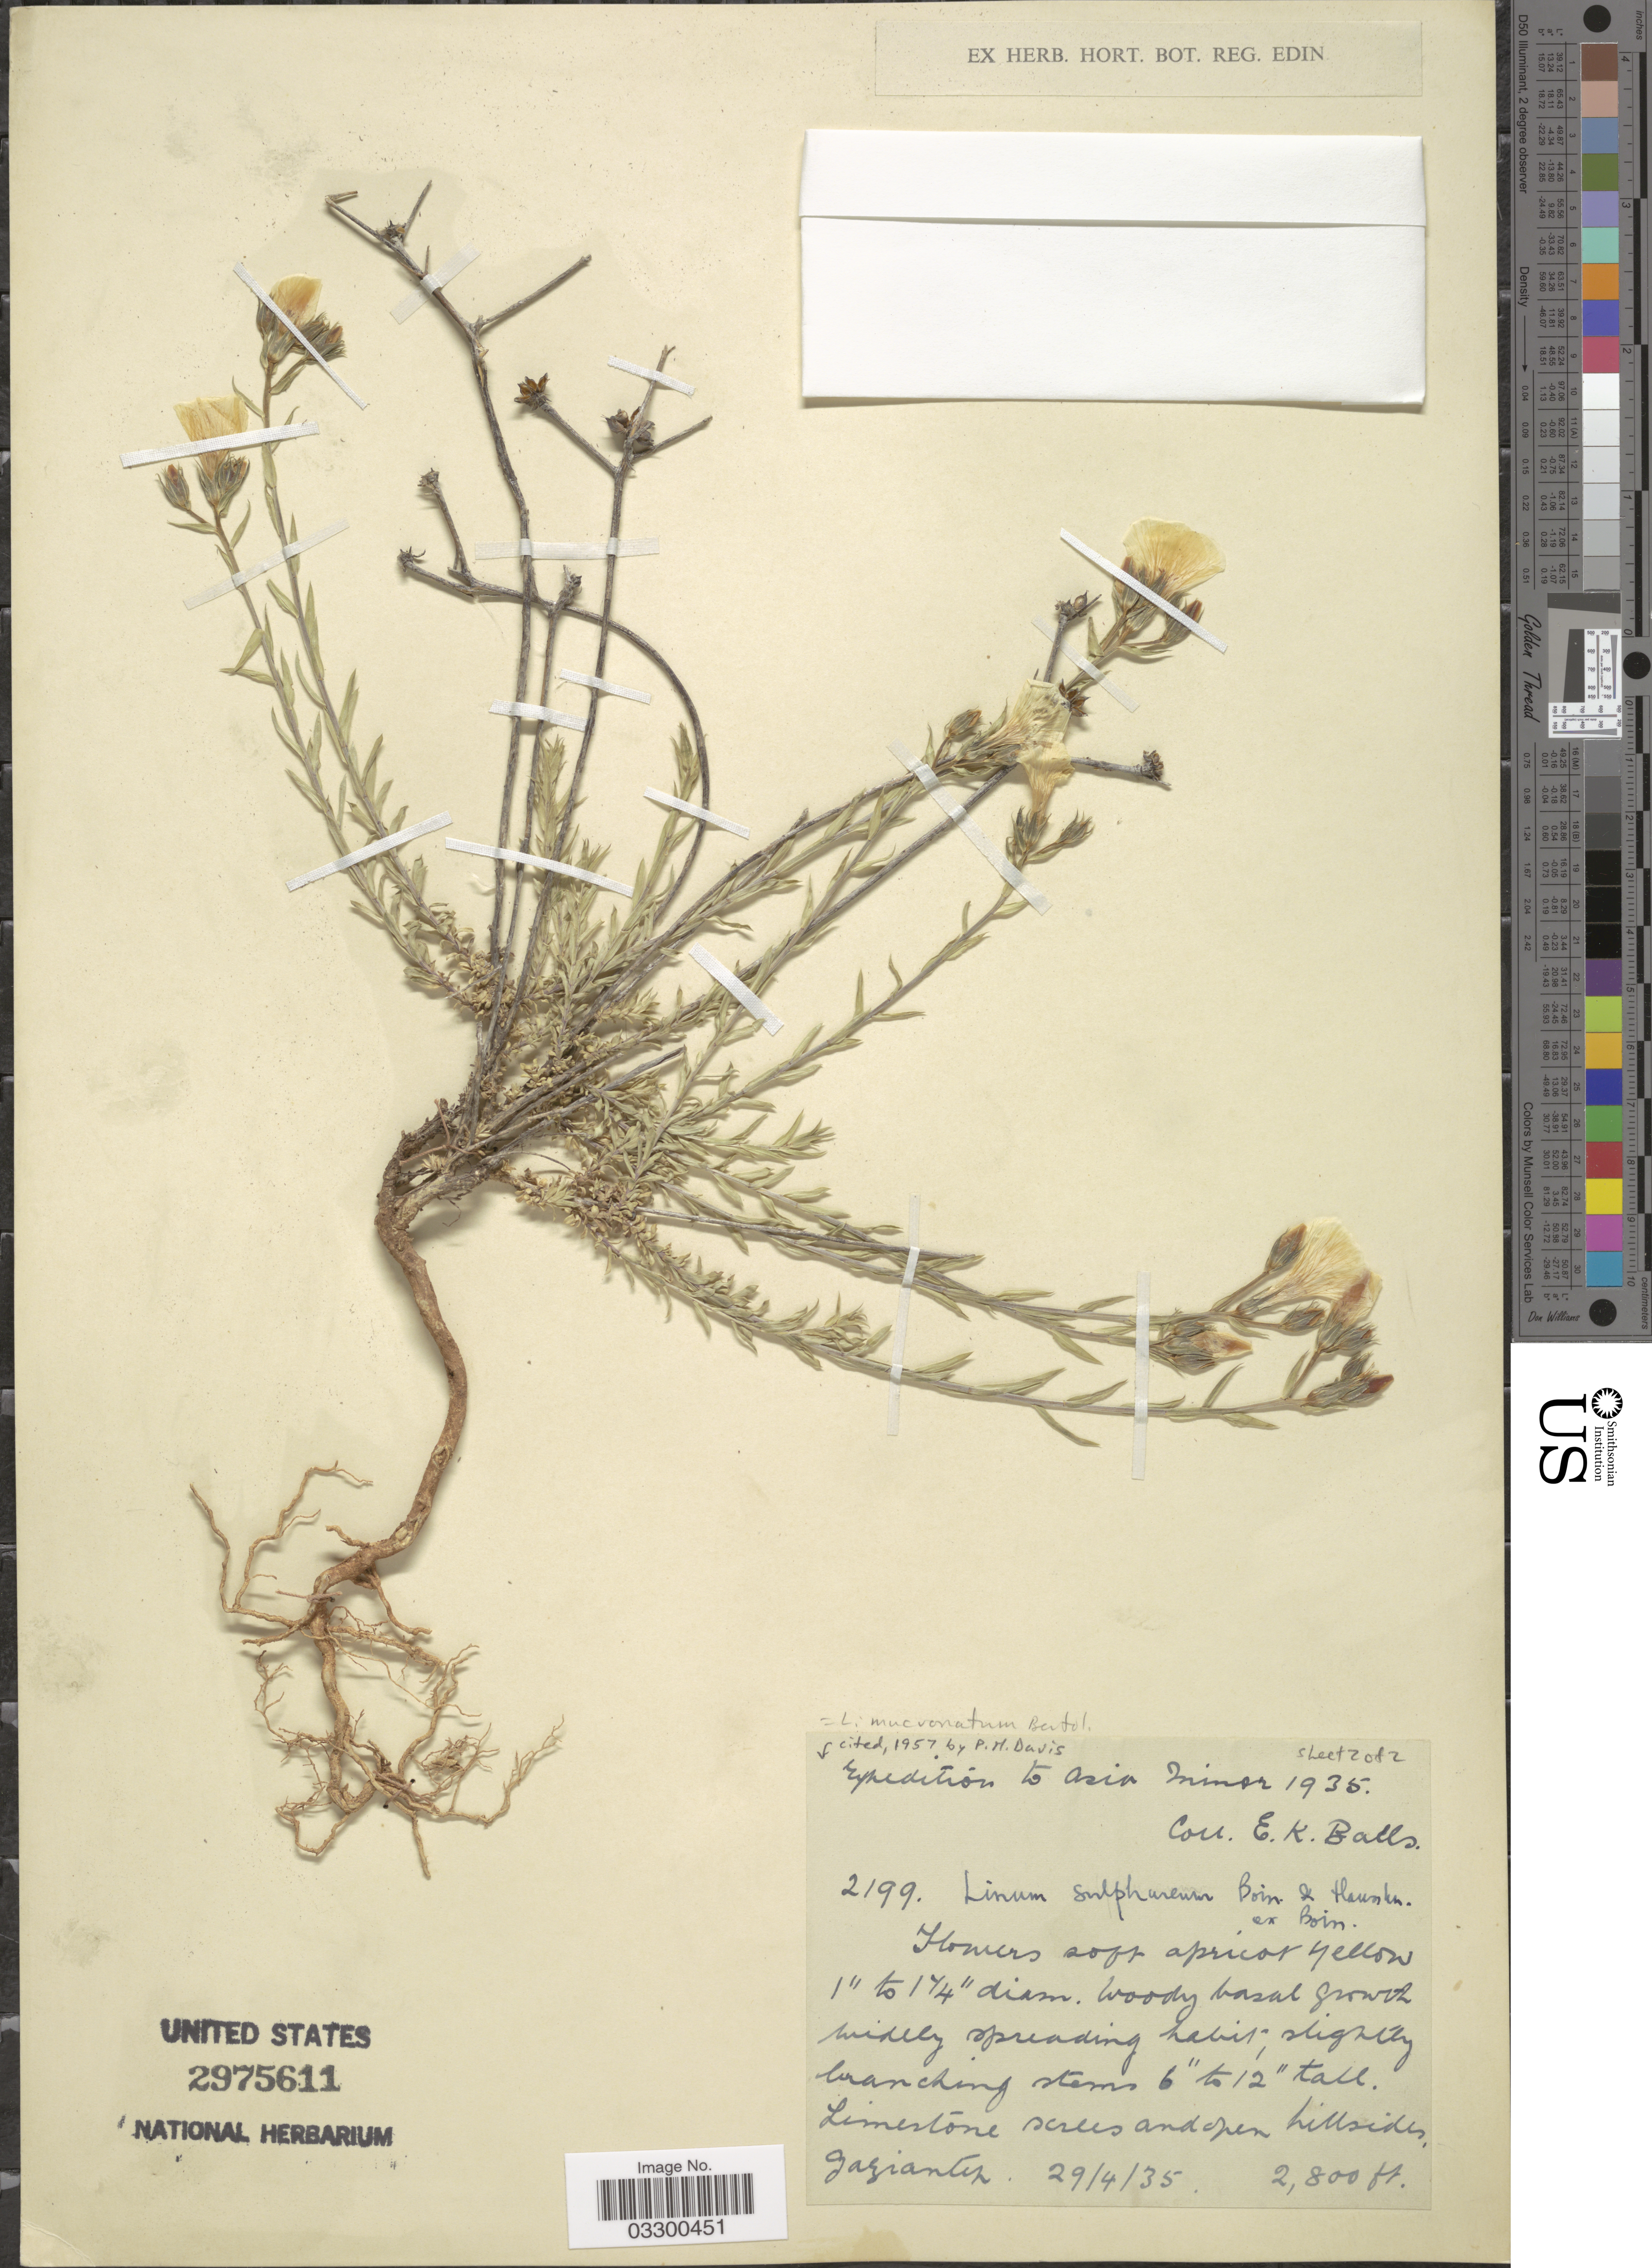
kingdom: Plantae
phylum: Tracheophyta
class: Magnoliopsida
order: Malpighiales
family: Linaceae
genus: Linum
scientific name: Linum mucronatum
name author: Bertol.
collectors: E. K. Balls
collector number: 2199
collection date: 1935-04-29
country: Turkey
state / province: Gaziantep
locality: Asia Minor.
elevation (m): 853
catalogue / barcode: US 2975611